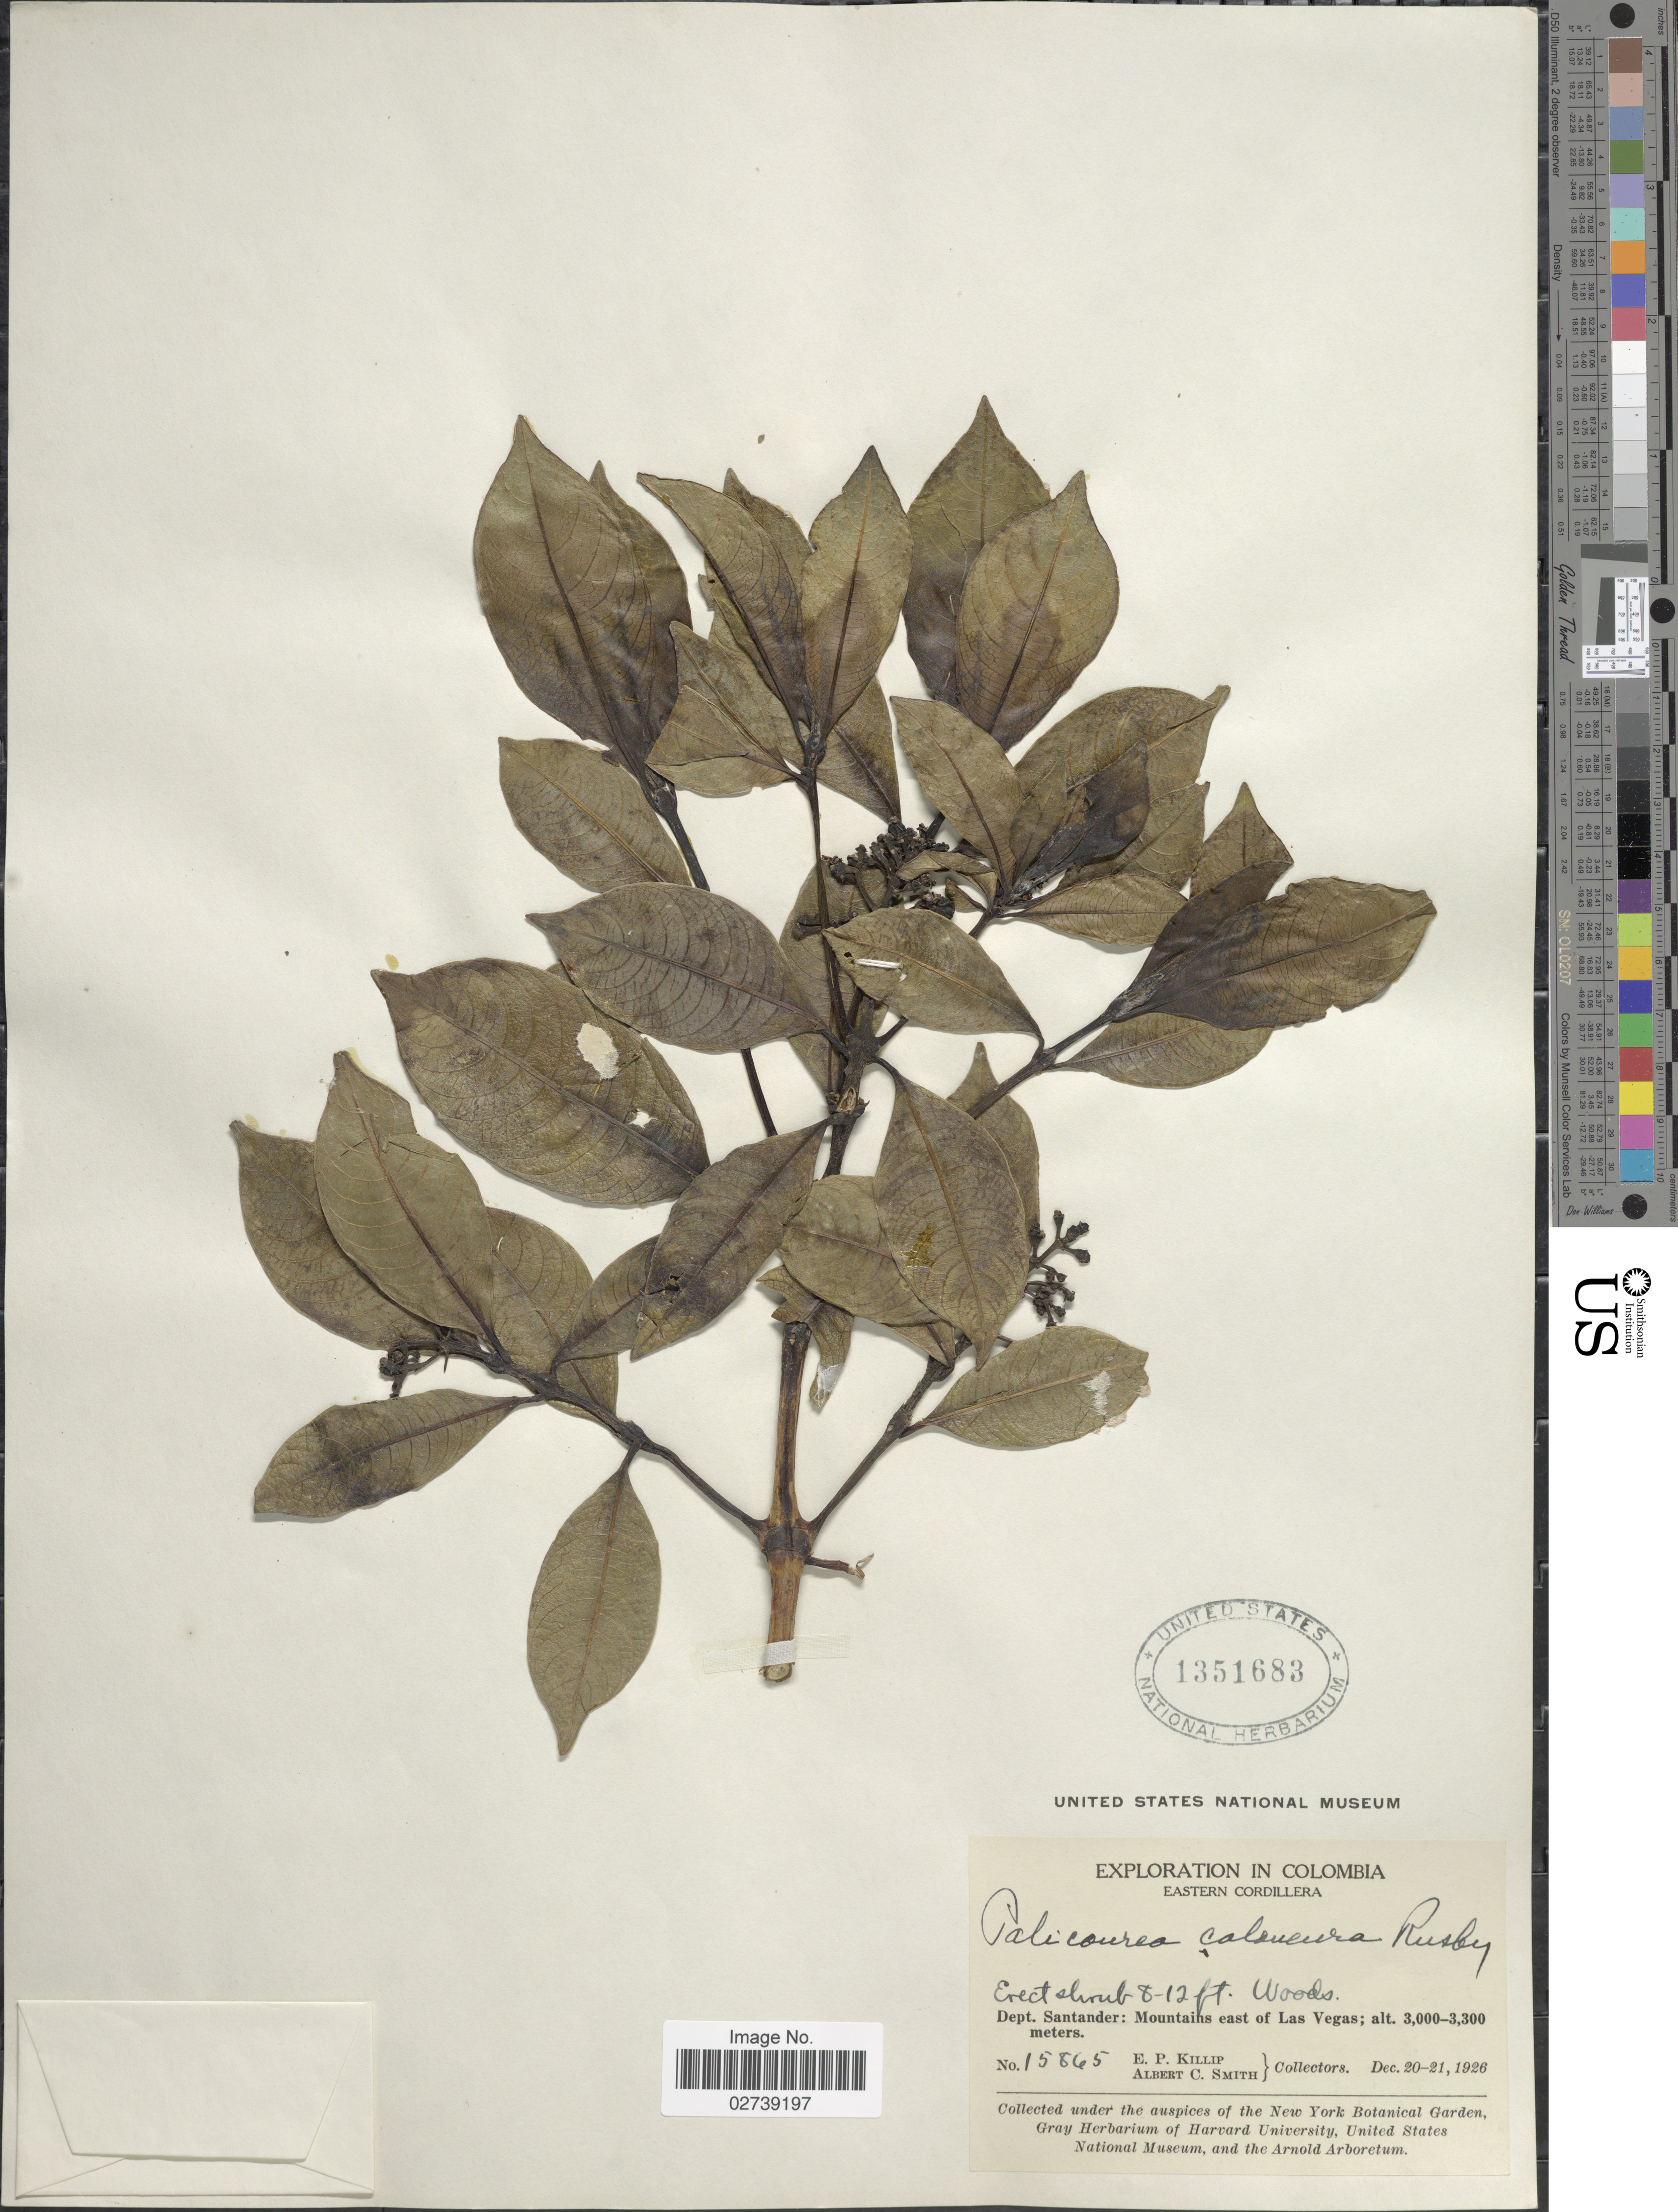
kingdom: Plantae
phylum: Tracheophyta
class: Magnoliopsida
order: Gentianales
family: Rubiaceae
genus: Palicourea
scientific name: Palicourea caloneura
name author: Rusby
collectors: E. P. Killip & A. C. Smith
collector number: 15865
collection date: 1926-12-20/1926-12-21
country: Colombia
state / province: Santander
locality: Eastern Cordillera. Dept. Santander: Mountains east of Las Vegas.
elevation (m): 3000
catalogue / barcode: US 1351683